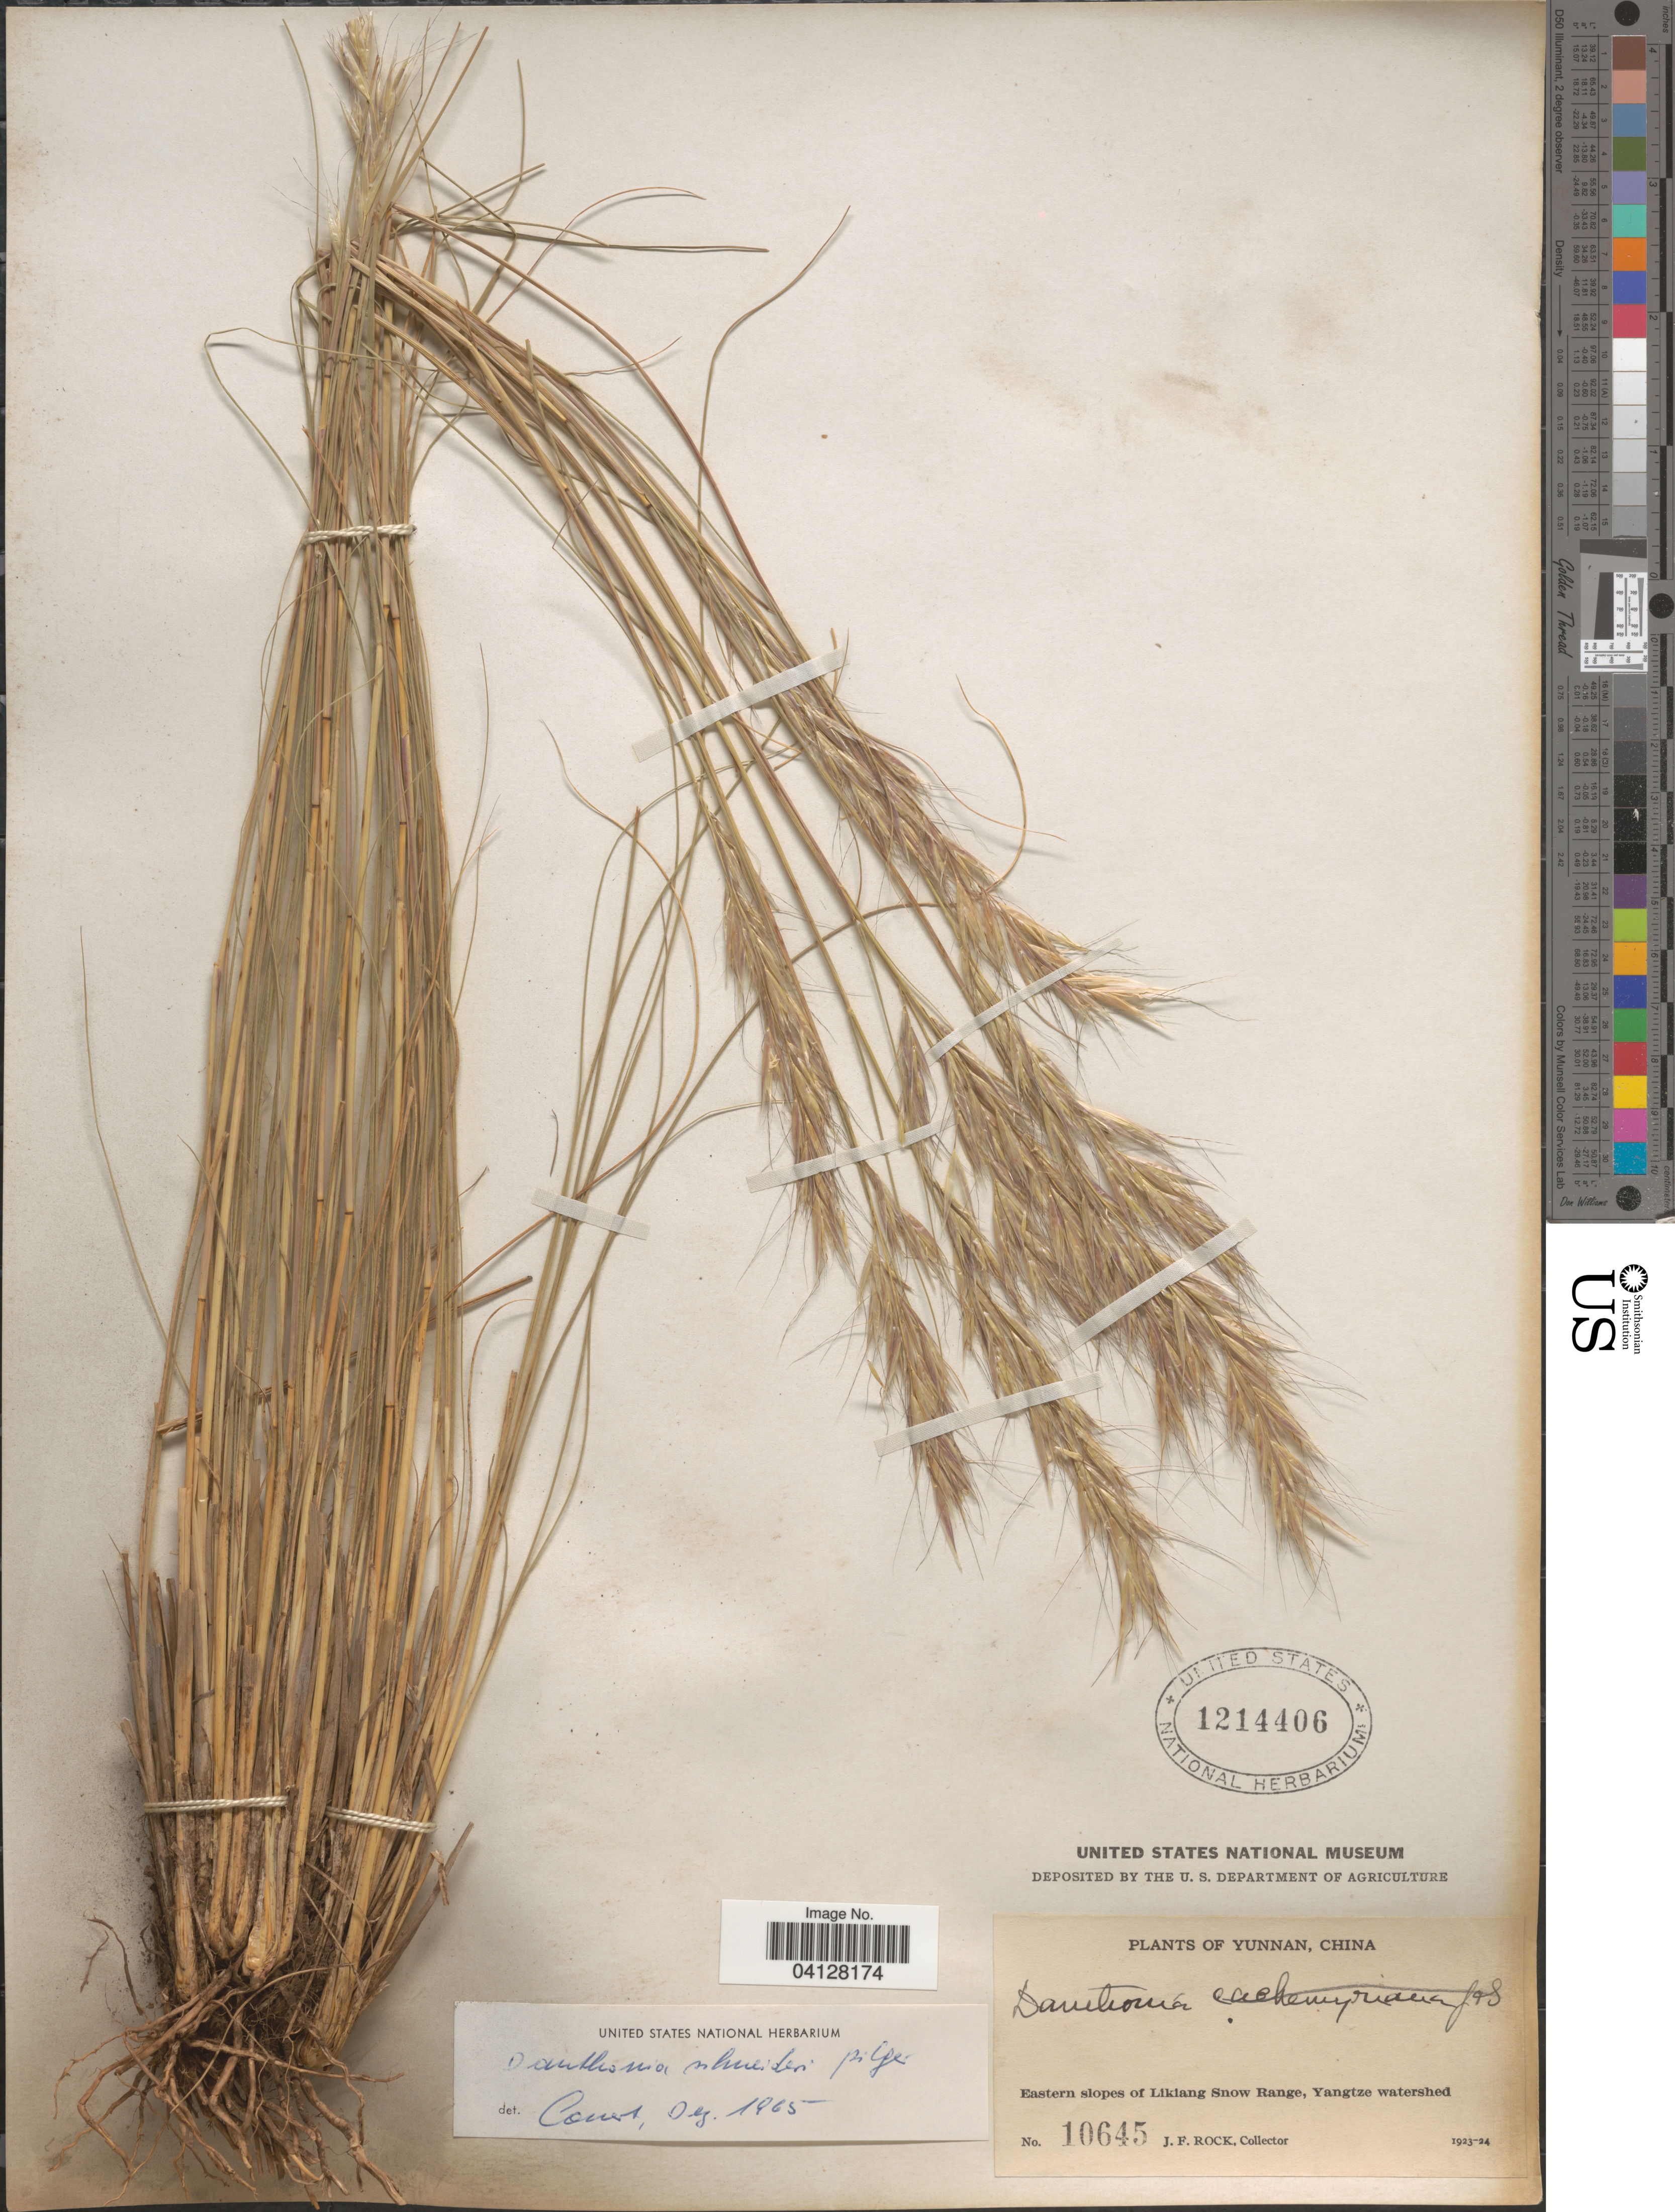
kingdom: Plantae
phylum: Tracheophyta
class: Liliopsida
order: Poales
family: Poaceae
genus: Danthonia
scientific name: Danthonia schneideri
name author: Pilg.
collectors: J. Rock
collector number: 10645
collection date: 1923/1924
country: China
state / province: Yunnan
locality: Eastern slopes of Likiang Snow Range, Yangtze watershed.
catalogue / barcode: US 1214406